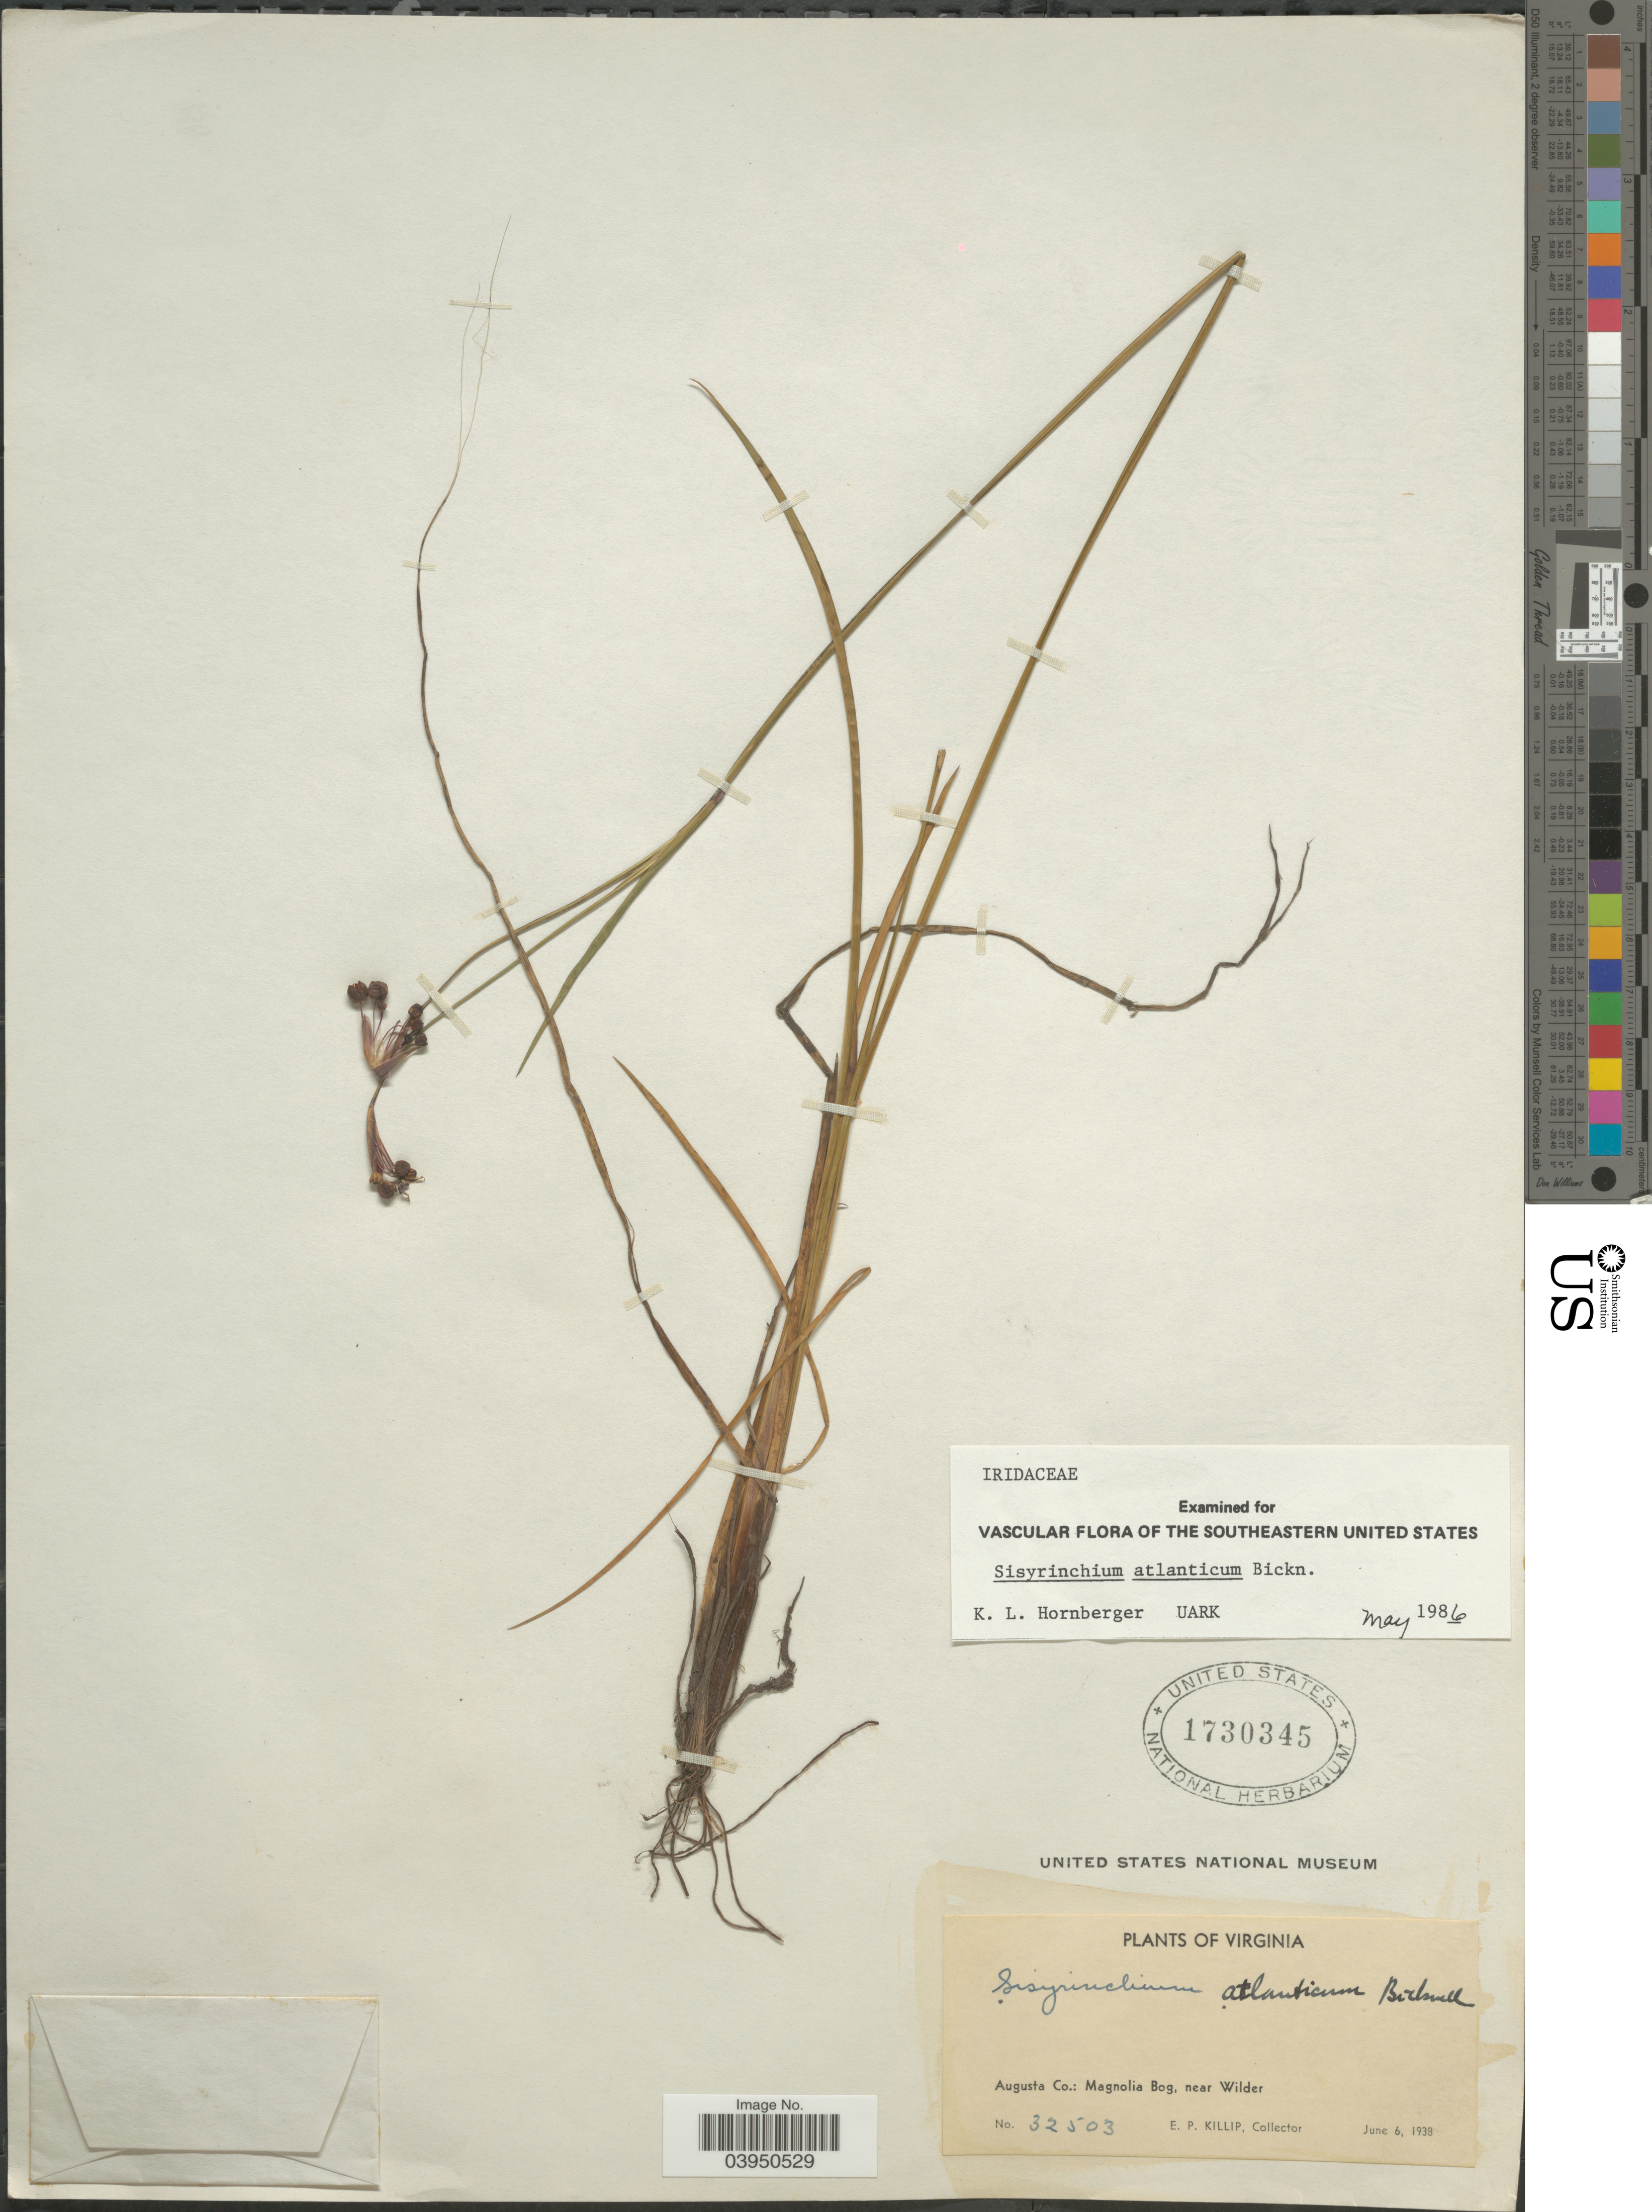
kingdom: Plantae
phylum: Tracheophyta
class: Liliopsida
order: Asparagales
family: Iridaceae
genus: Sisyrinchium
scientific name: Sisyrinchium atlanticum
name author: E.P. Bicknell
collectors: E. P. Killip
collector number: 32503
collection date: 1938-06-06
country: United States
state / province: Virginia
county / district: Augusta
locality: Augusta Co.: Magnolia Bog, near Wilder.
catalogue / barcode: US 1730345